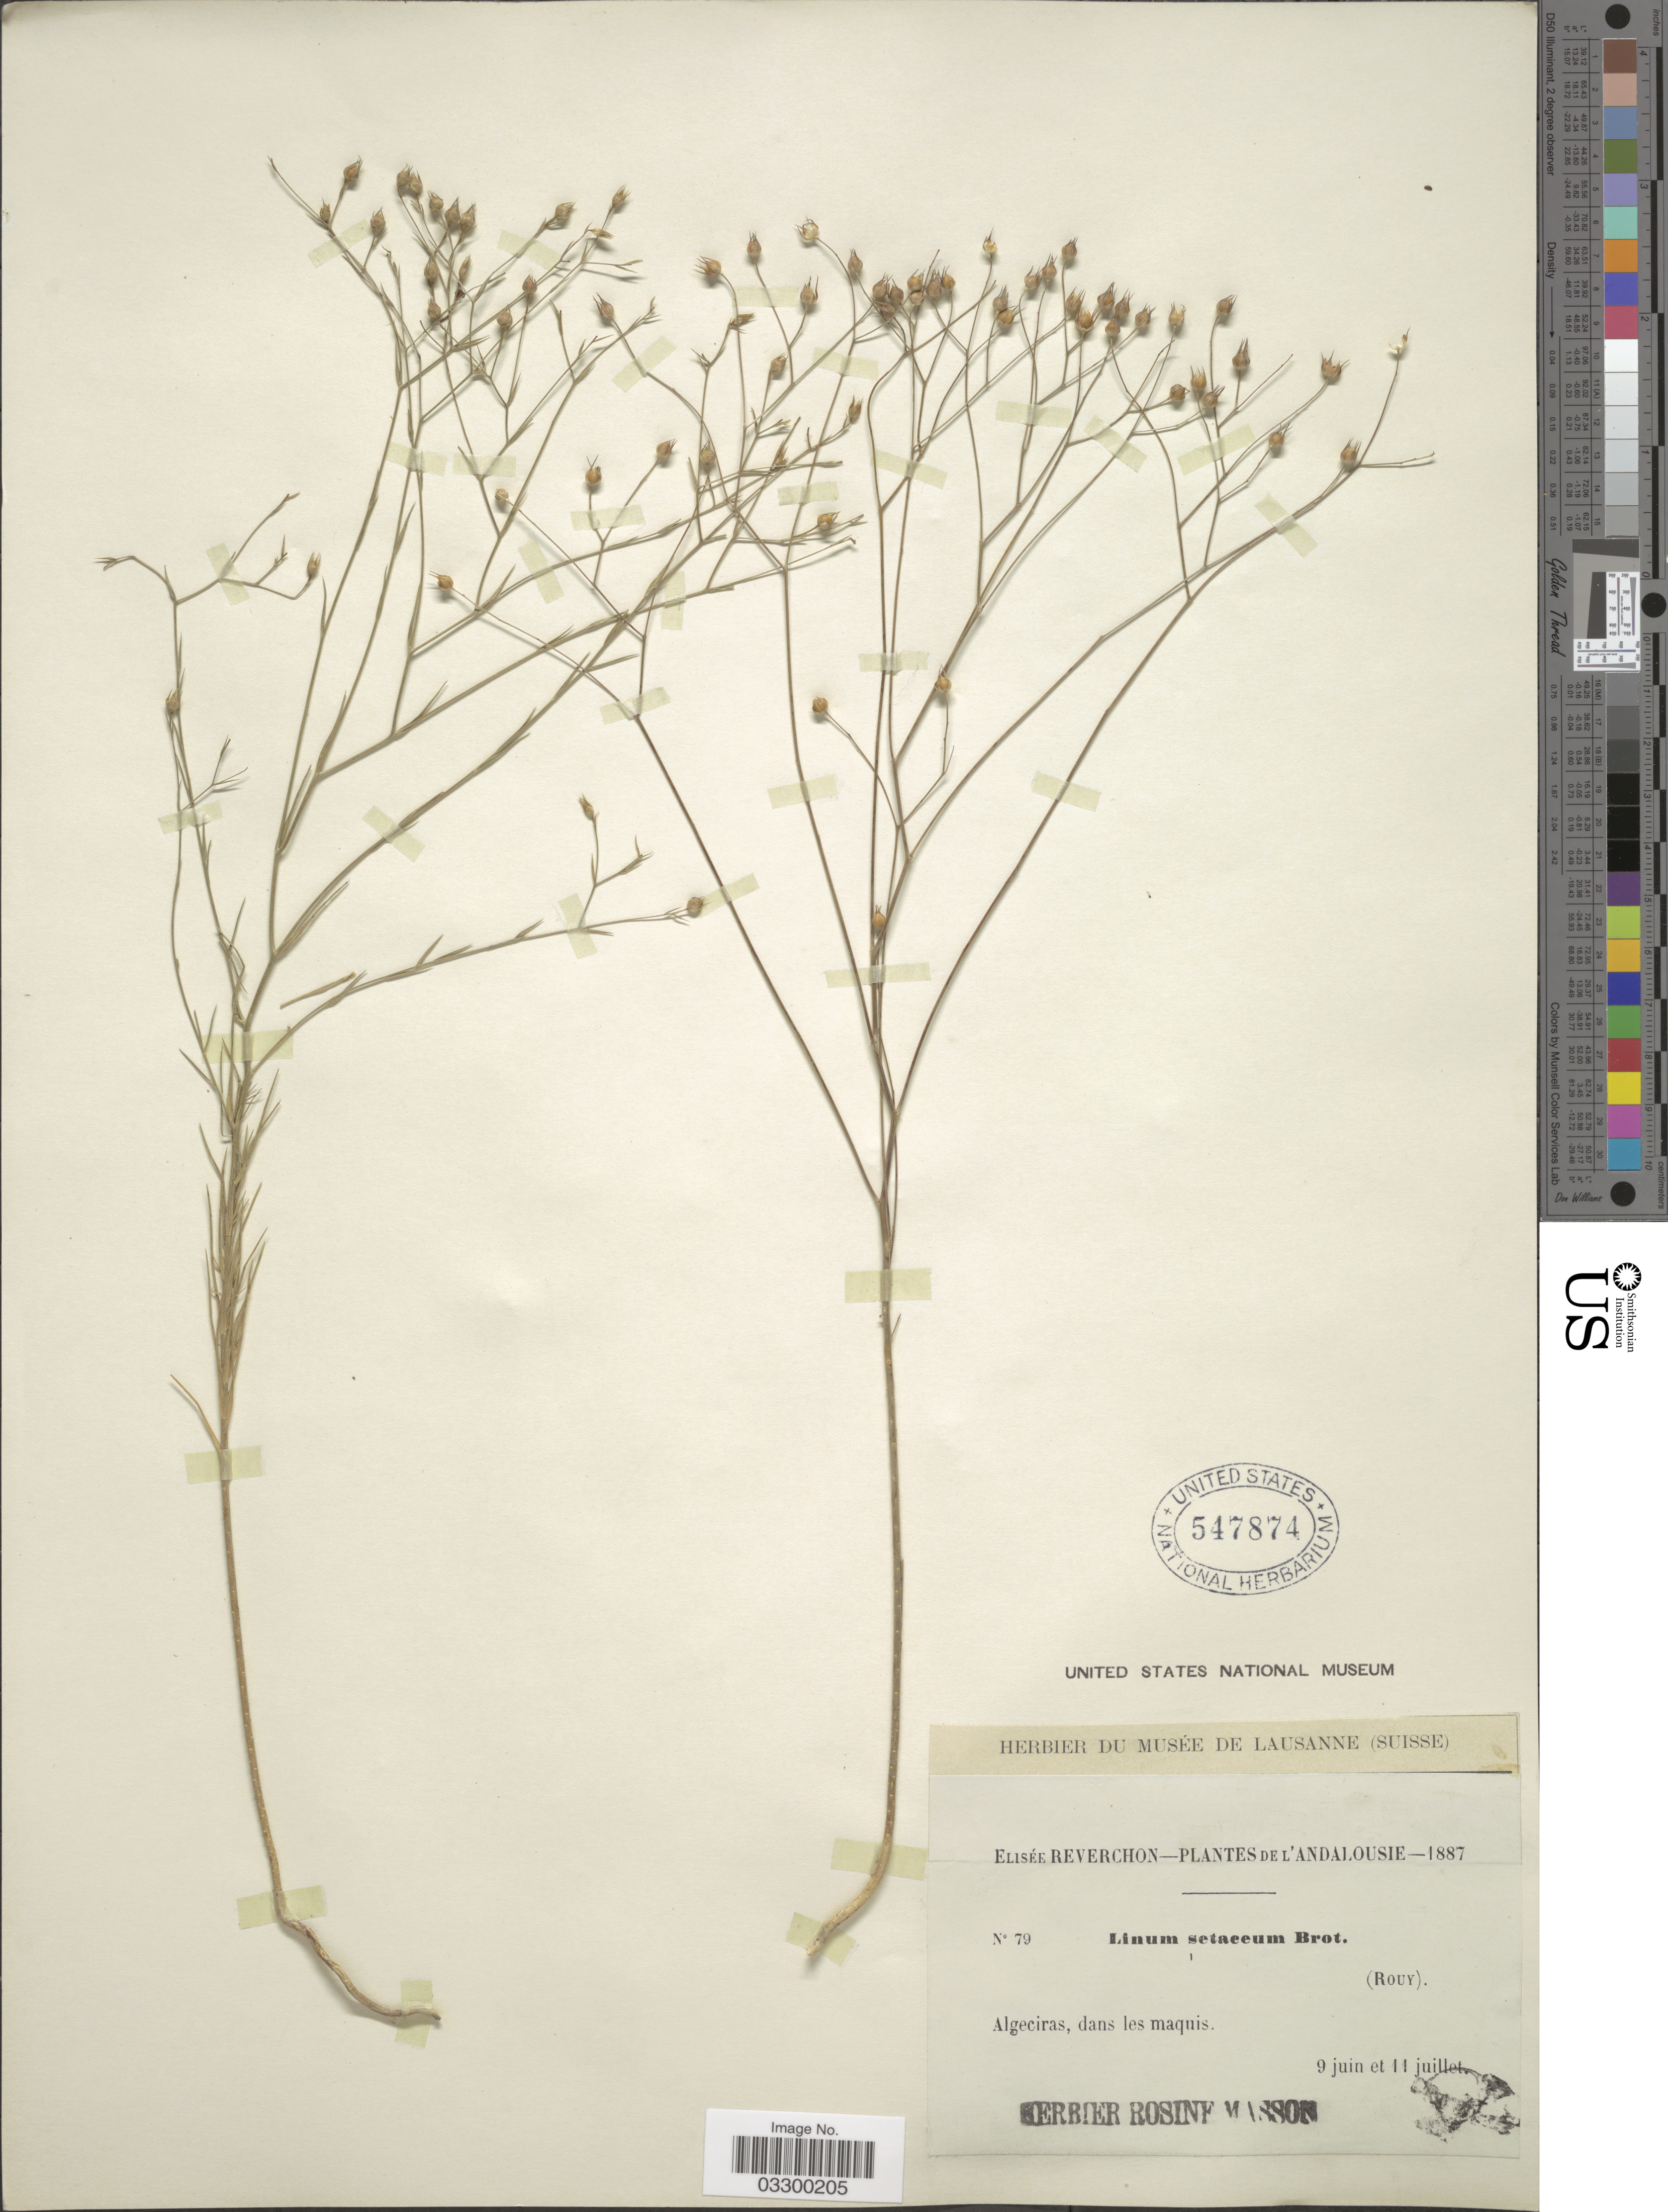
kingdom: Plantae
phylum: Tracheophyta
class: Magnoliopsida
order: Malpighiales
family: Linaceae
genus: Linum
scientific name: Linum setaceum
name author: Brot.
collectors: E. Reverchon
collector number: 79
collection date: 1887-06-09/1887-07-11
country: Spain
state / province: Andalucía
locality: Algeciras, dans les maquis.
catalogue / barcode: US 547874